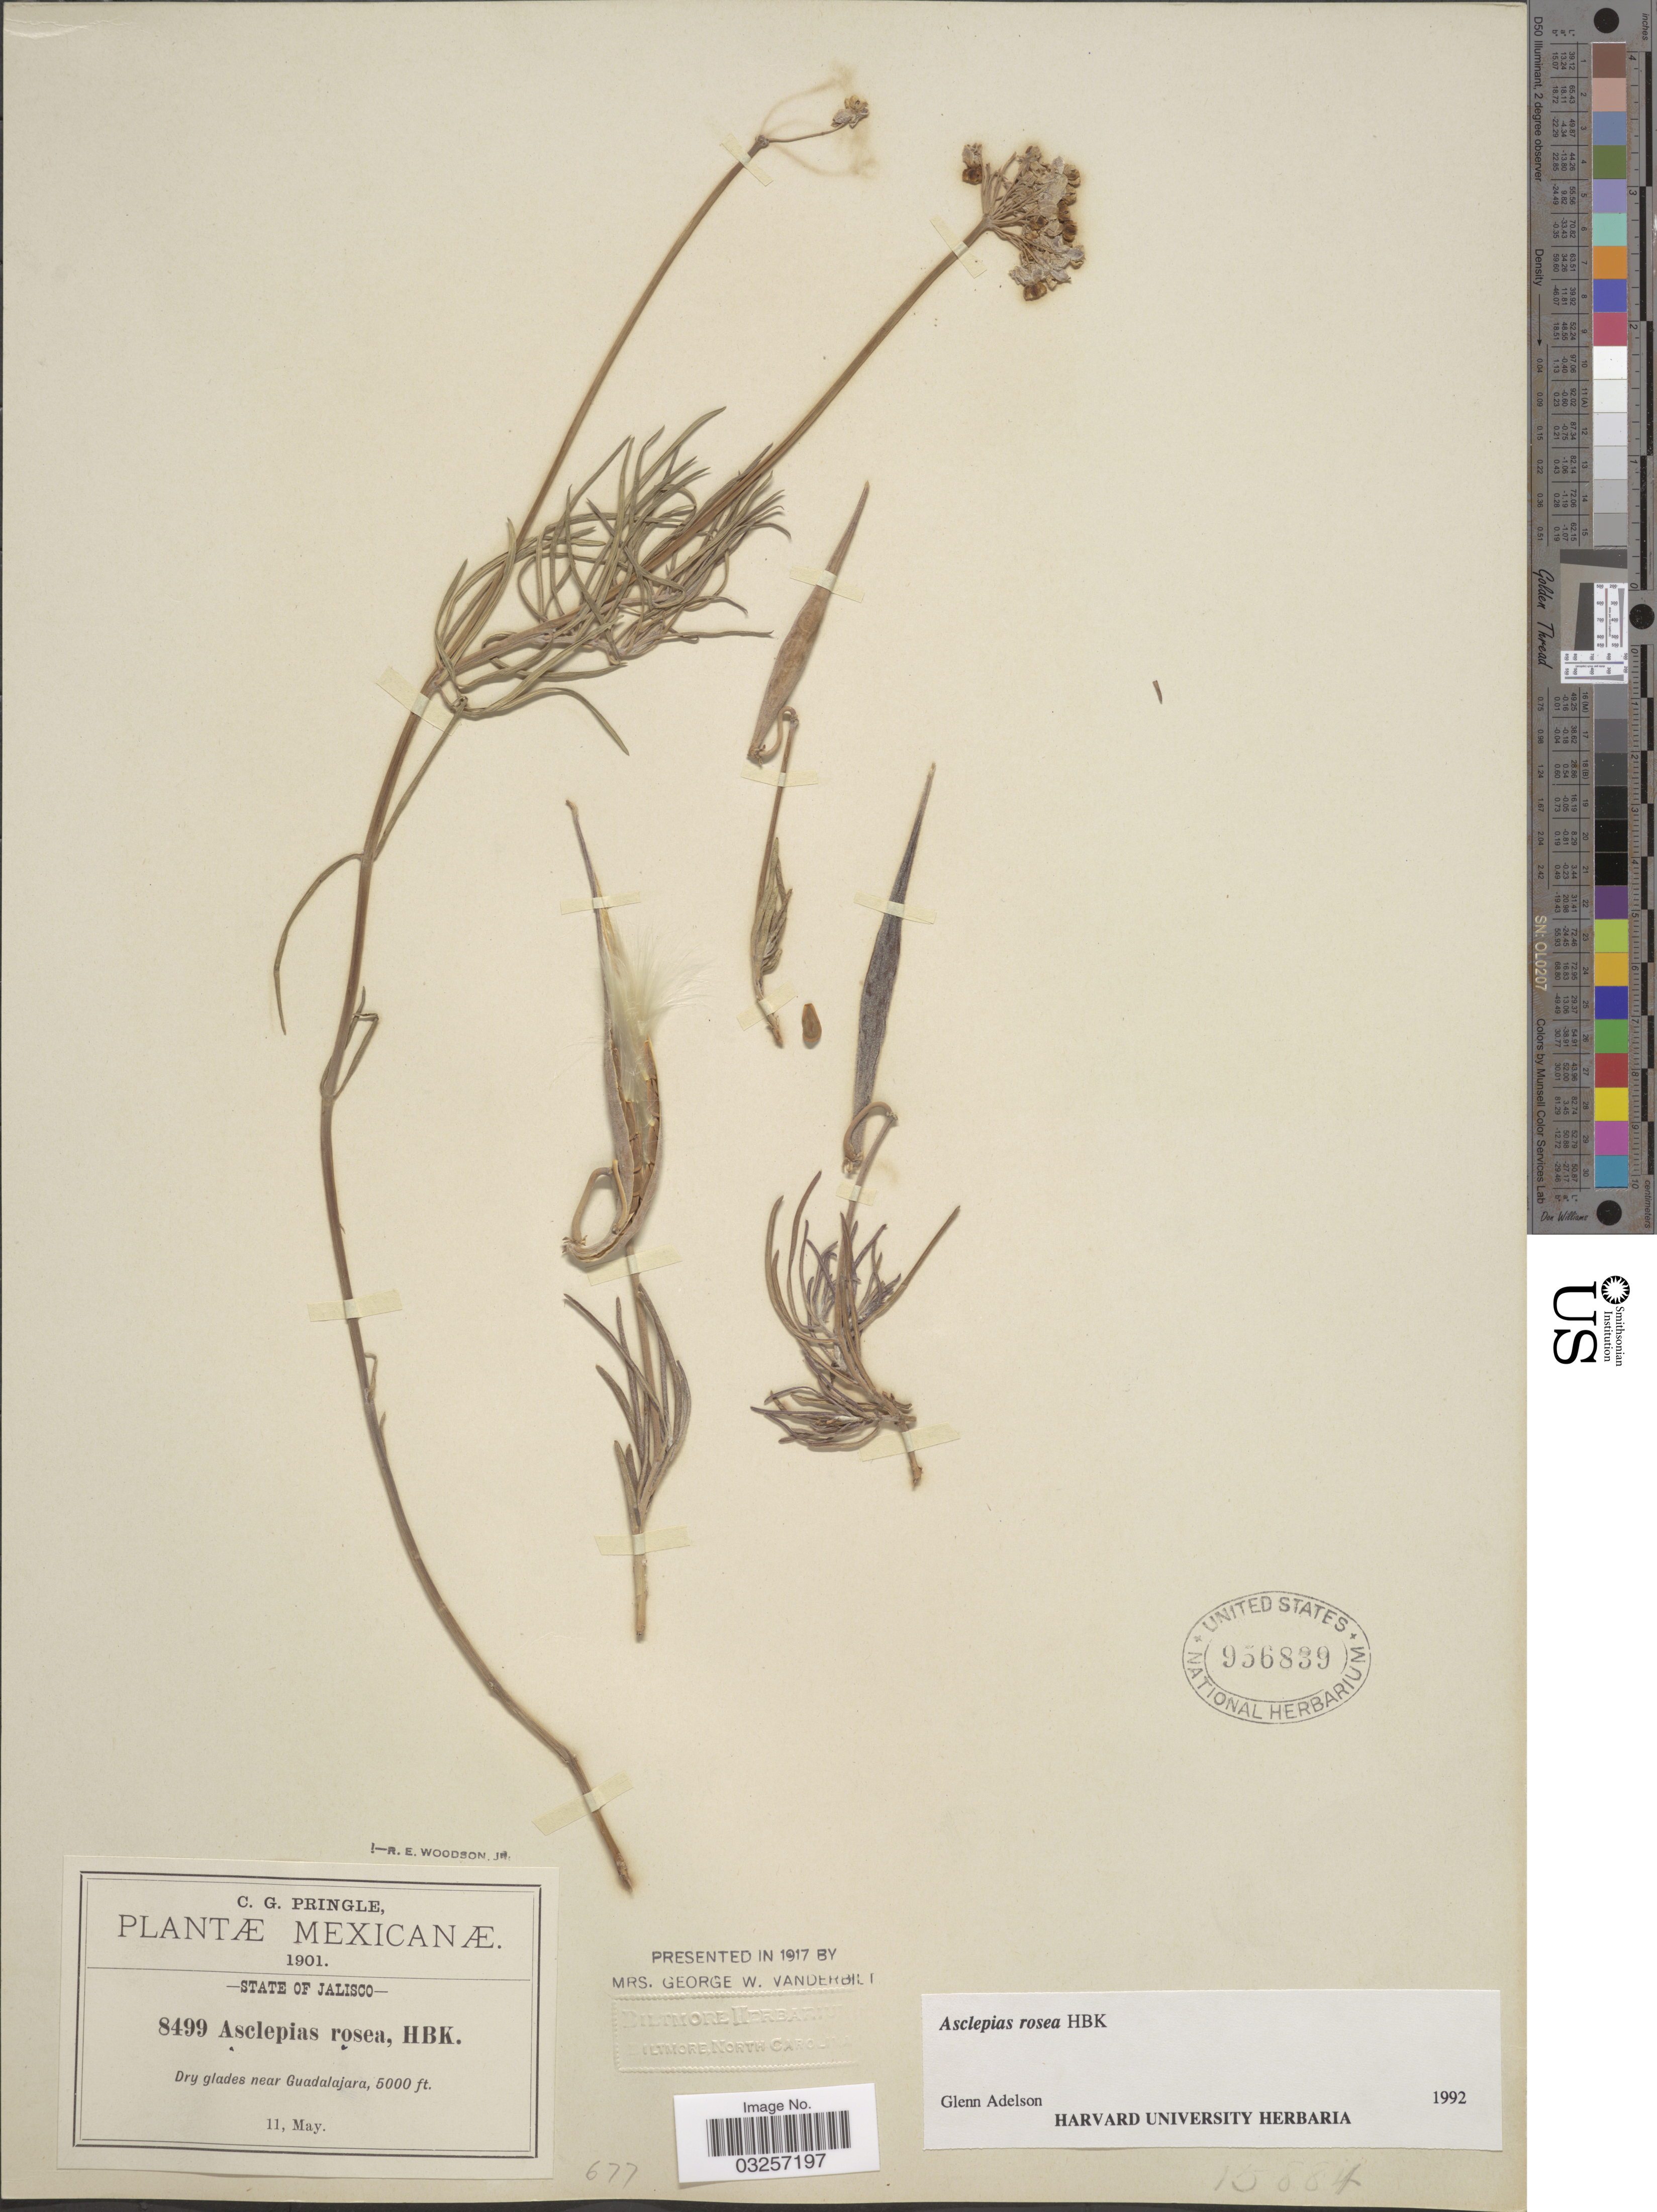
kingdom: Plantae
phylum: Tracheophyta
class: Magnoliopsida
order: Gentianales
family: Apocynaceae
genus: Asclepias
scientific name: Asclepias rosea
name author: Kunth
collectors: C. G. Pringle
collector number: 8499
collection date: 1901-05-11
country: Mexico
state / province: Jalisco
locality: Dry glades near Guadalajara.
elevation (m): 1524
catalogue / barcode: US 956839